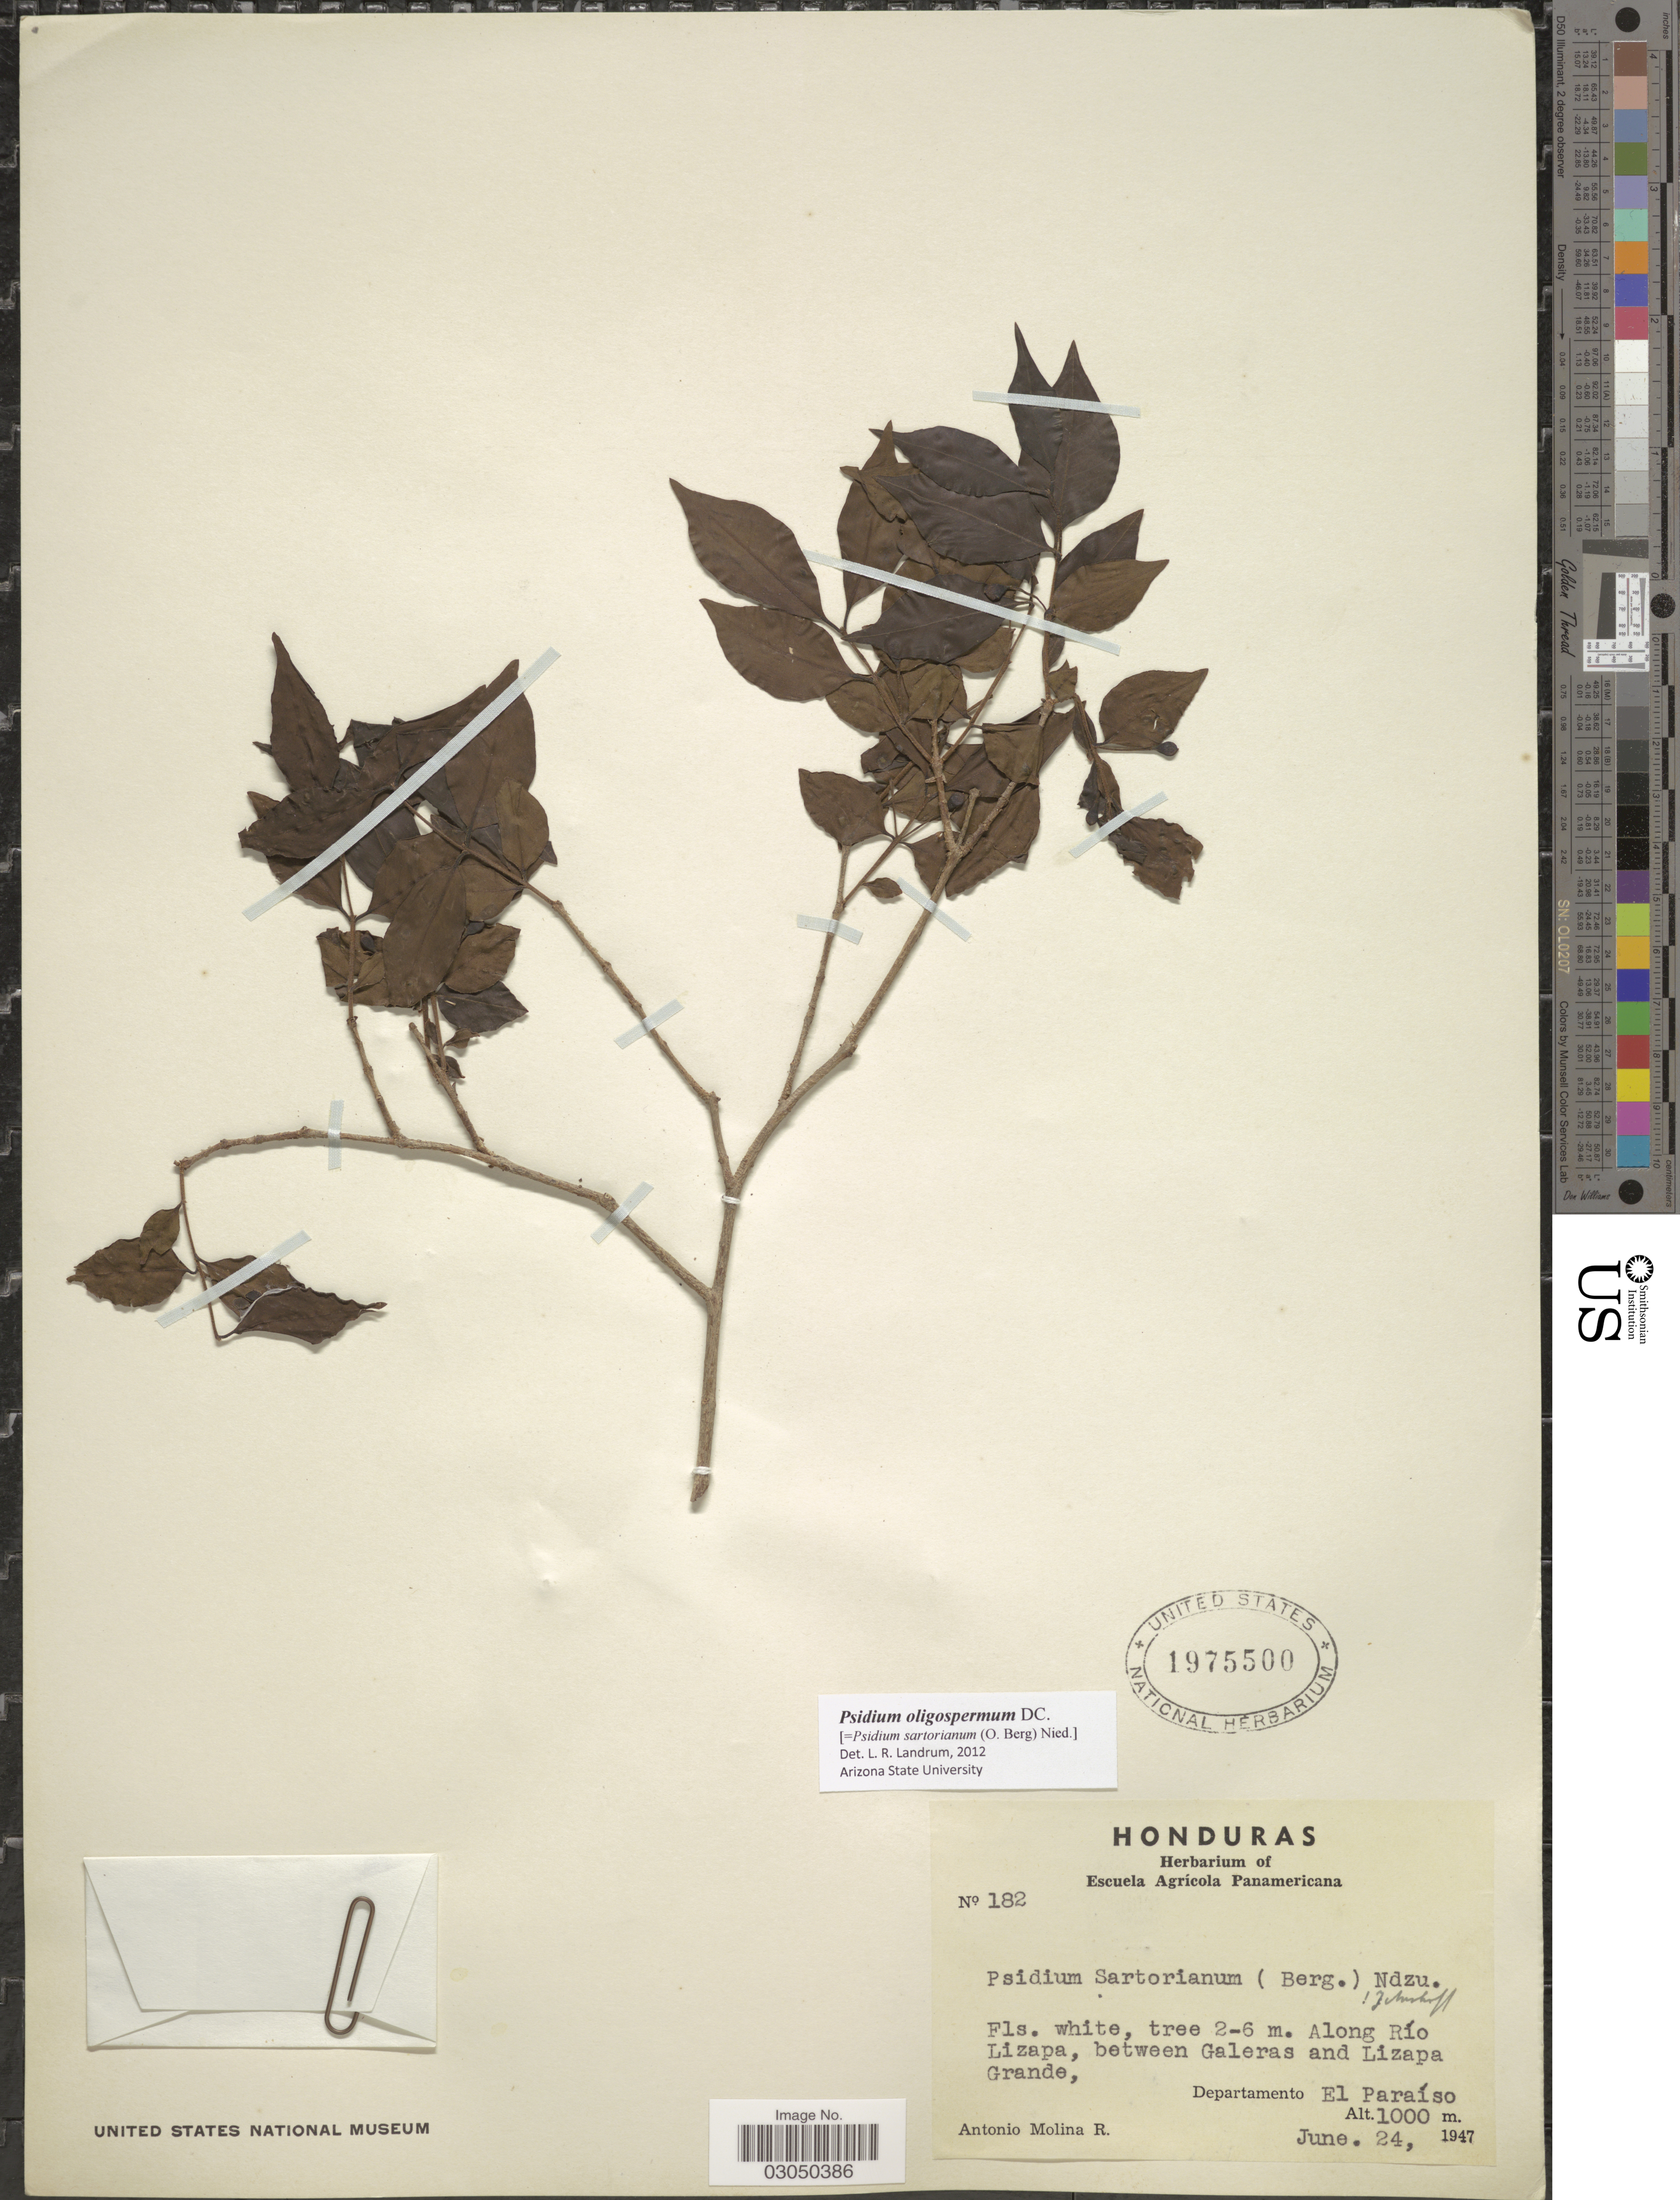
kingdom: Plantae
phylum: Tracheophyta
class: Magnoliopsida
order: Myrtales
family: Myrtaceae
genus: Psidium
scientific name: Psidium oligospermum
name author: Mart. ex DC.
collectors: A. Molina R.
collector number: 182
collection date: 1947-06-24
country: Honduras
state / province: El Paraíso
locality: Along Río Lizapa, between Galeras and Lizapa Grande, Departamento El Paraíso.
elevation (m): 1000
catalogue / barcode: US 1975500